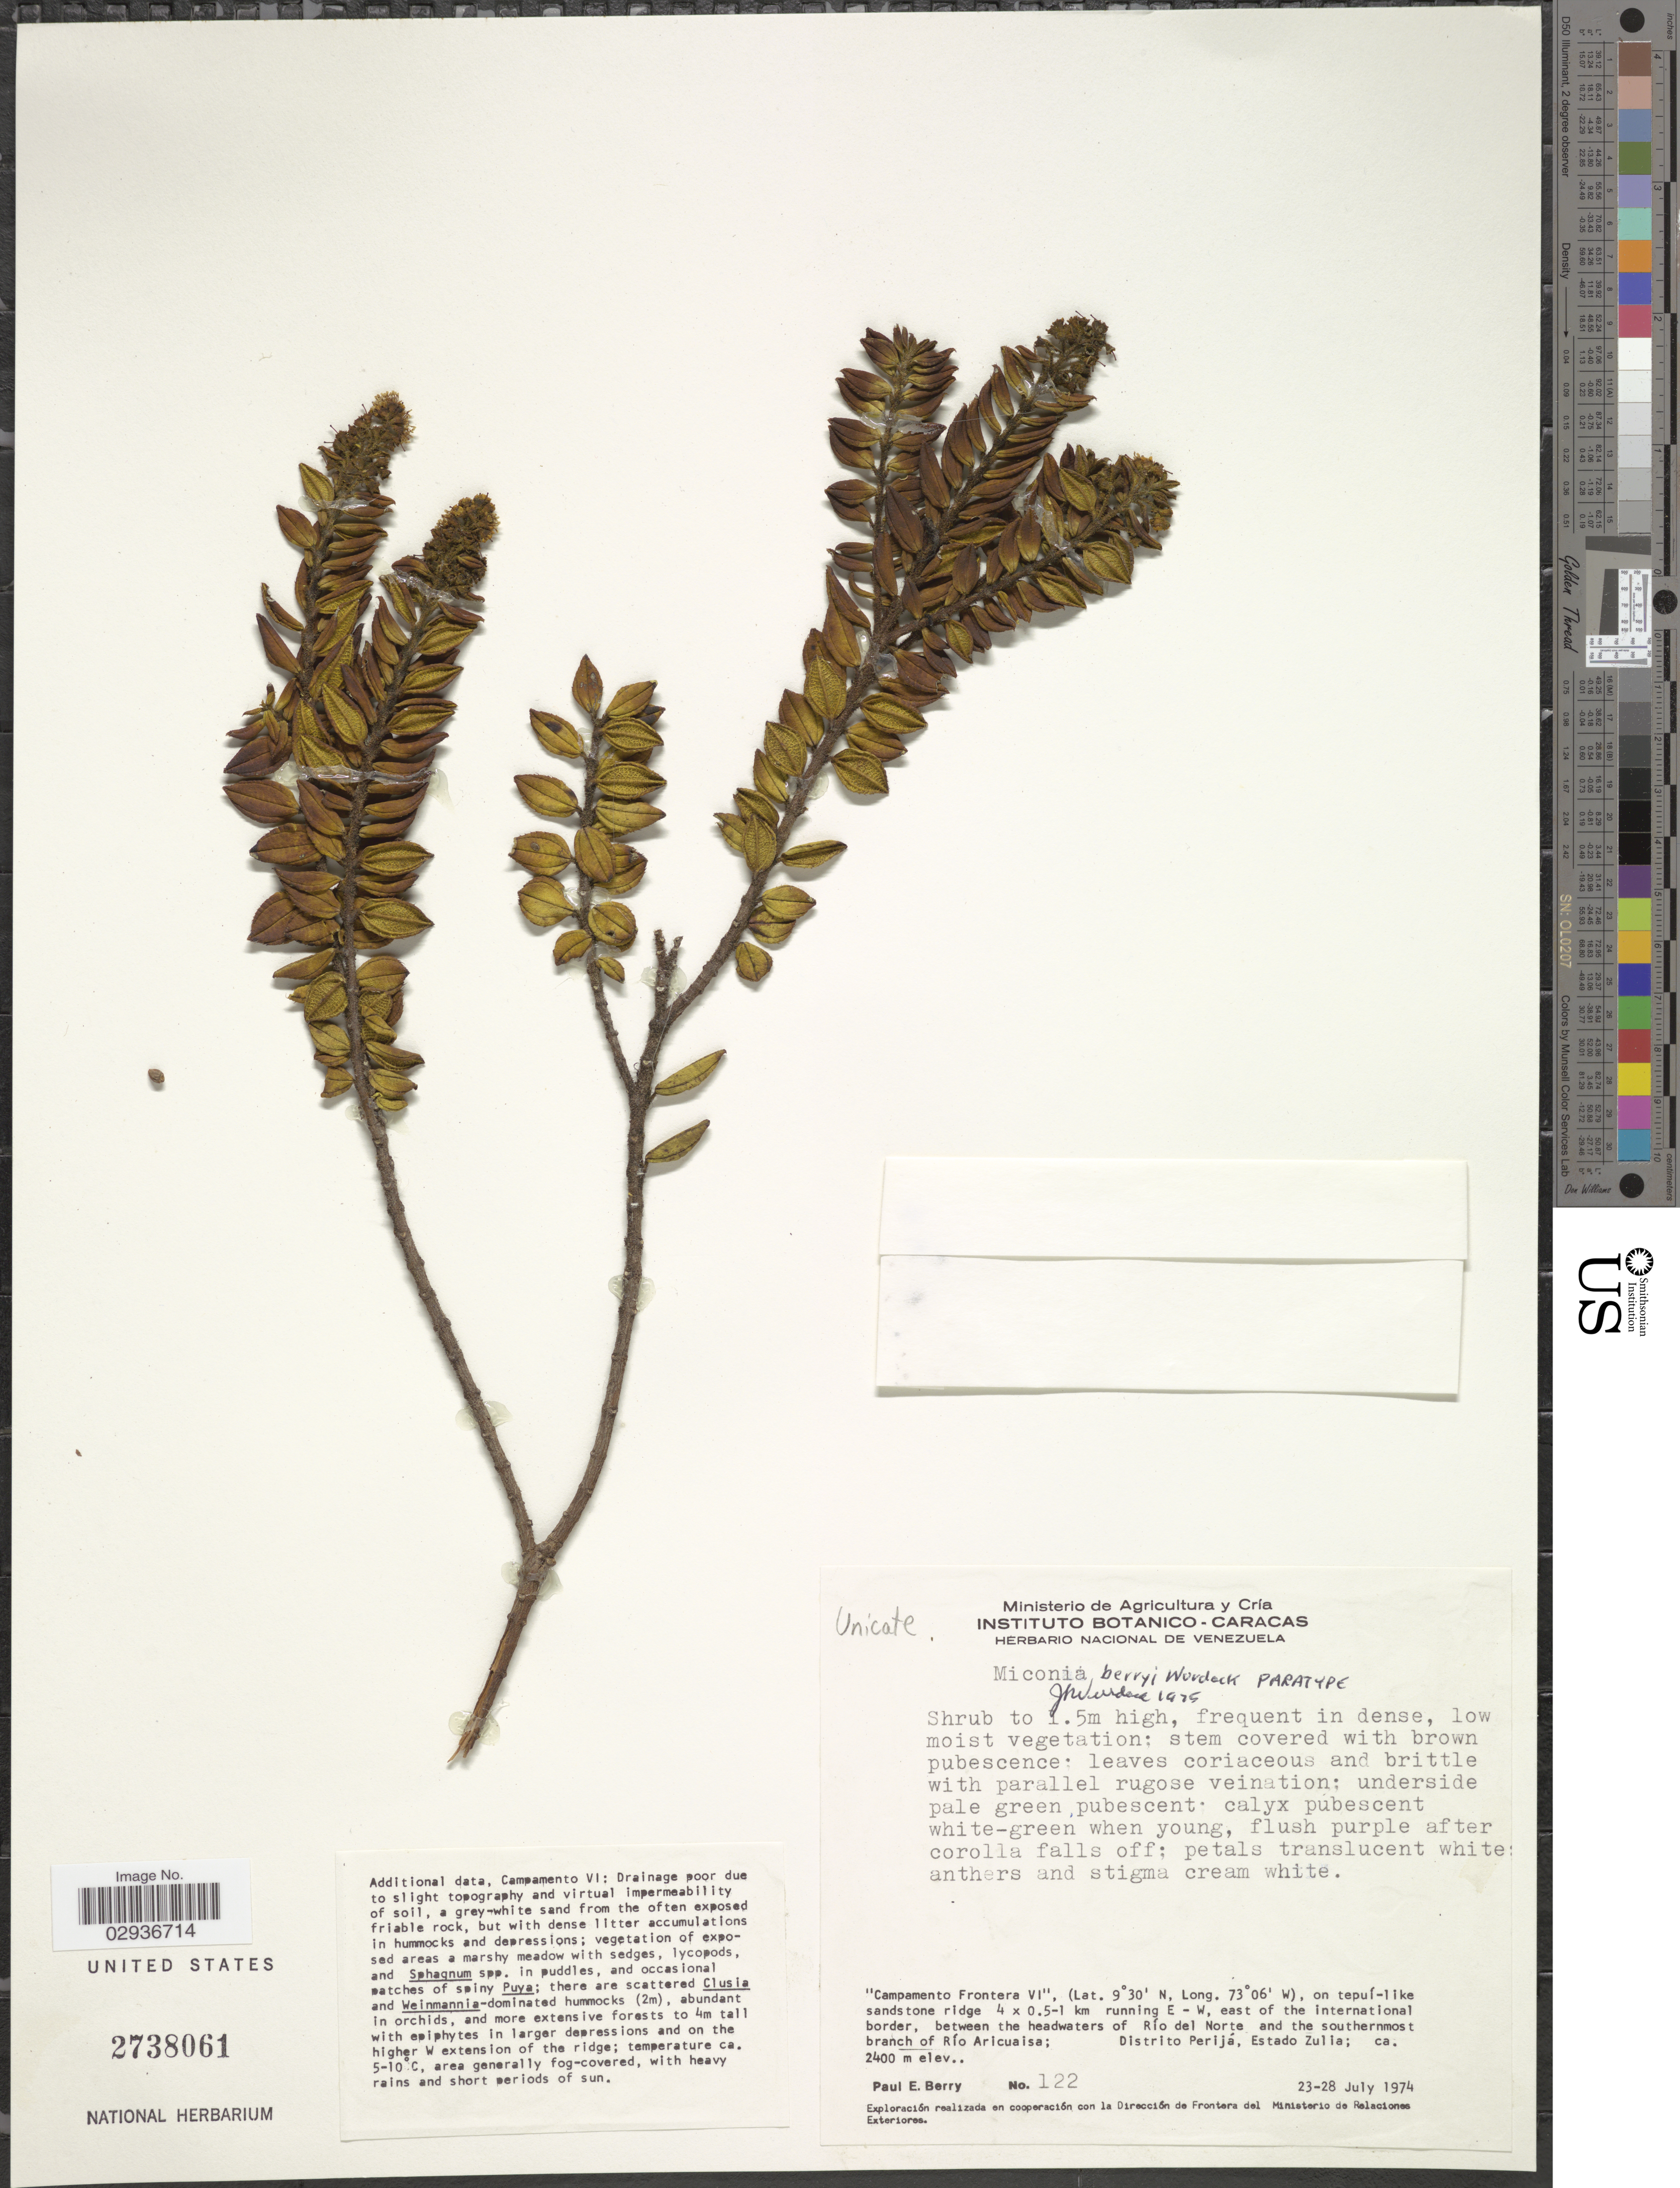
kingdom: Plantae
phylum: Tracheophyta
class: Magnoliopsida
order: Myrtales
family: Melastomataceae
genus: Miconia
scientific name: Miconia berryi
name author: Wurdack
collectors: P. E. Berry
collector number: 122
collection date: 1974-07-23/1974-07-28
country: Venezuela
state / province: Zulia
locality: Campamento Frontera VI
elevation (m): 2400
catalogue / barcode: US 2738061